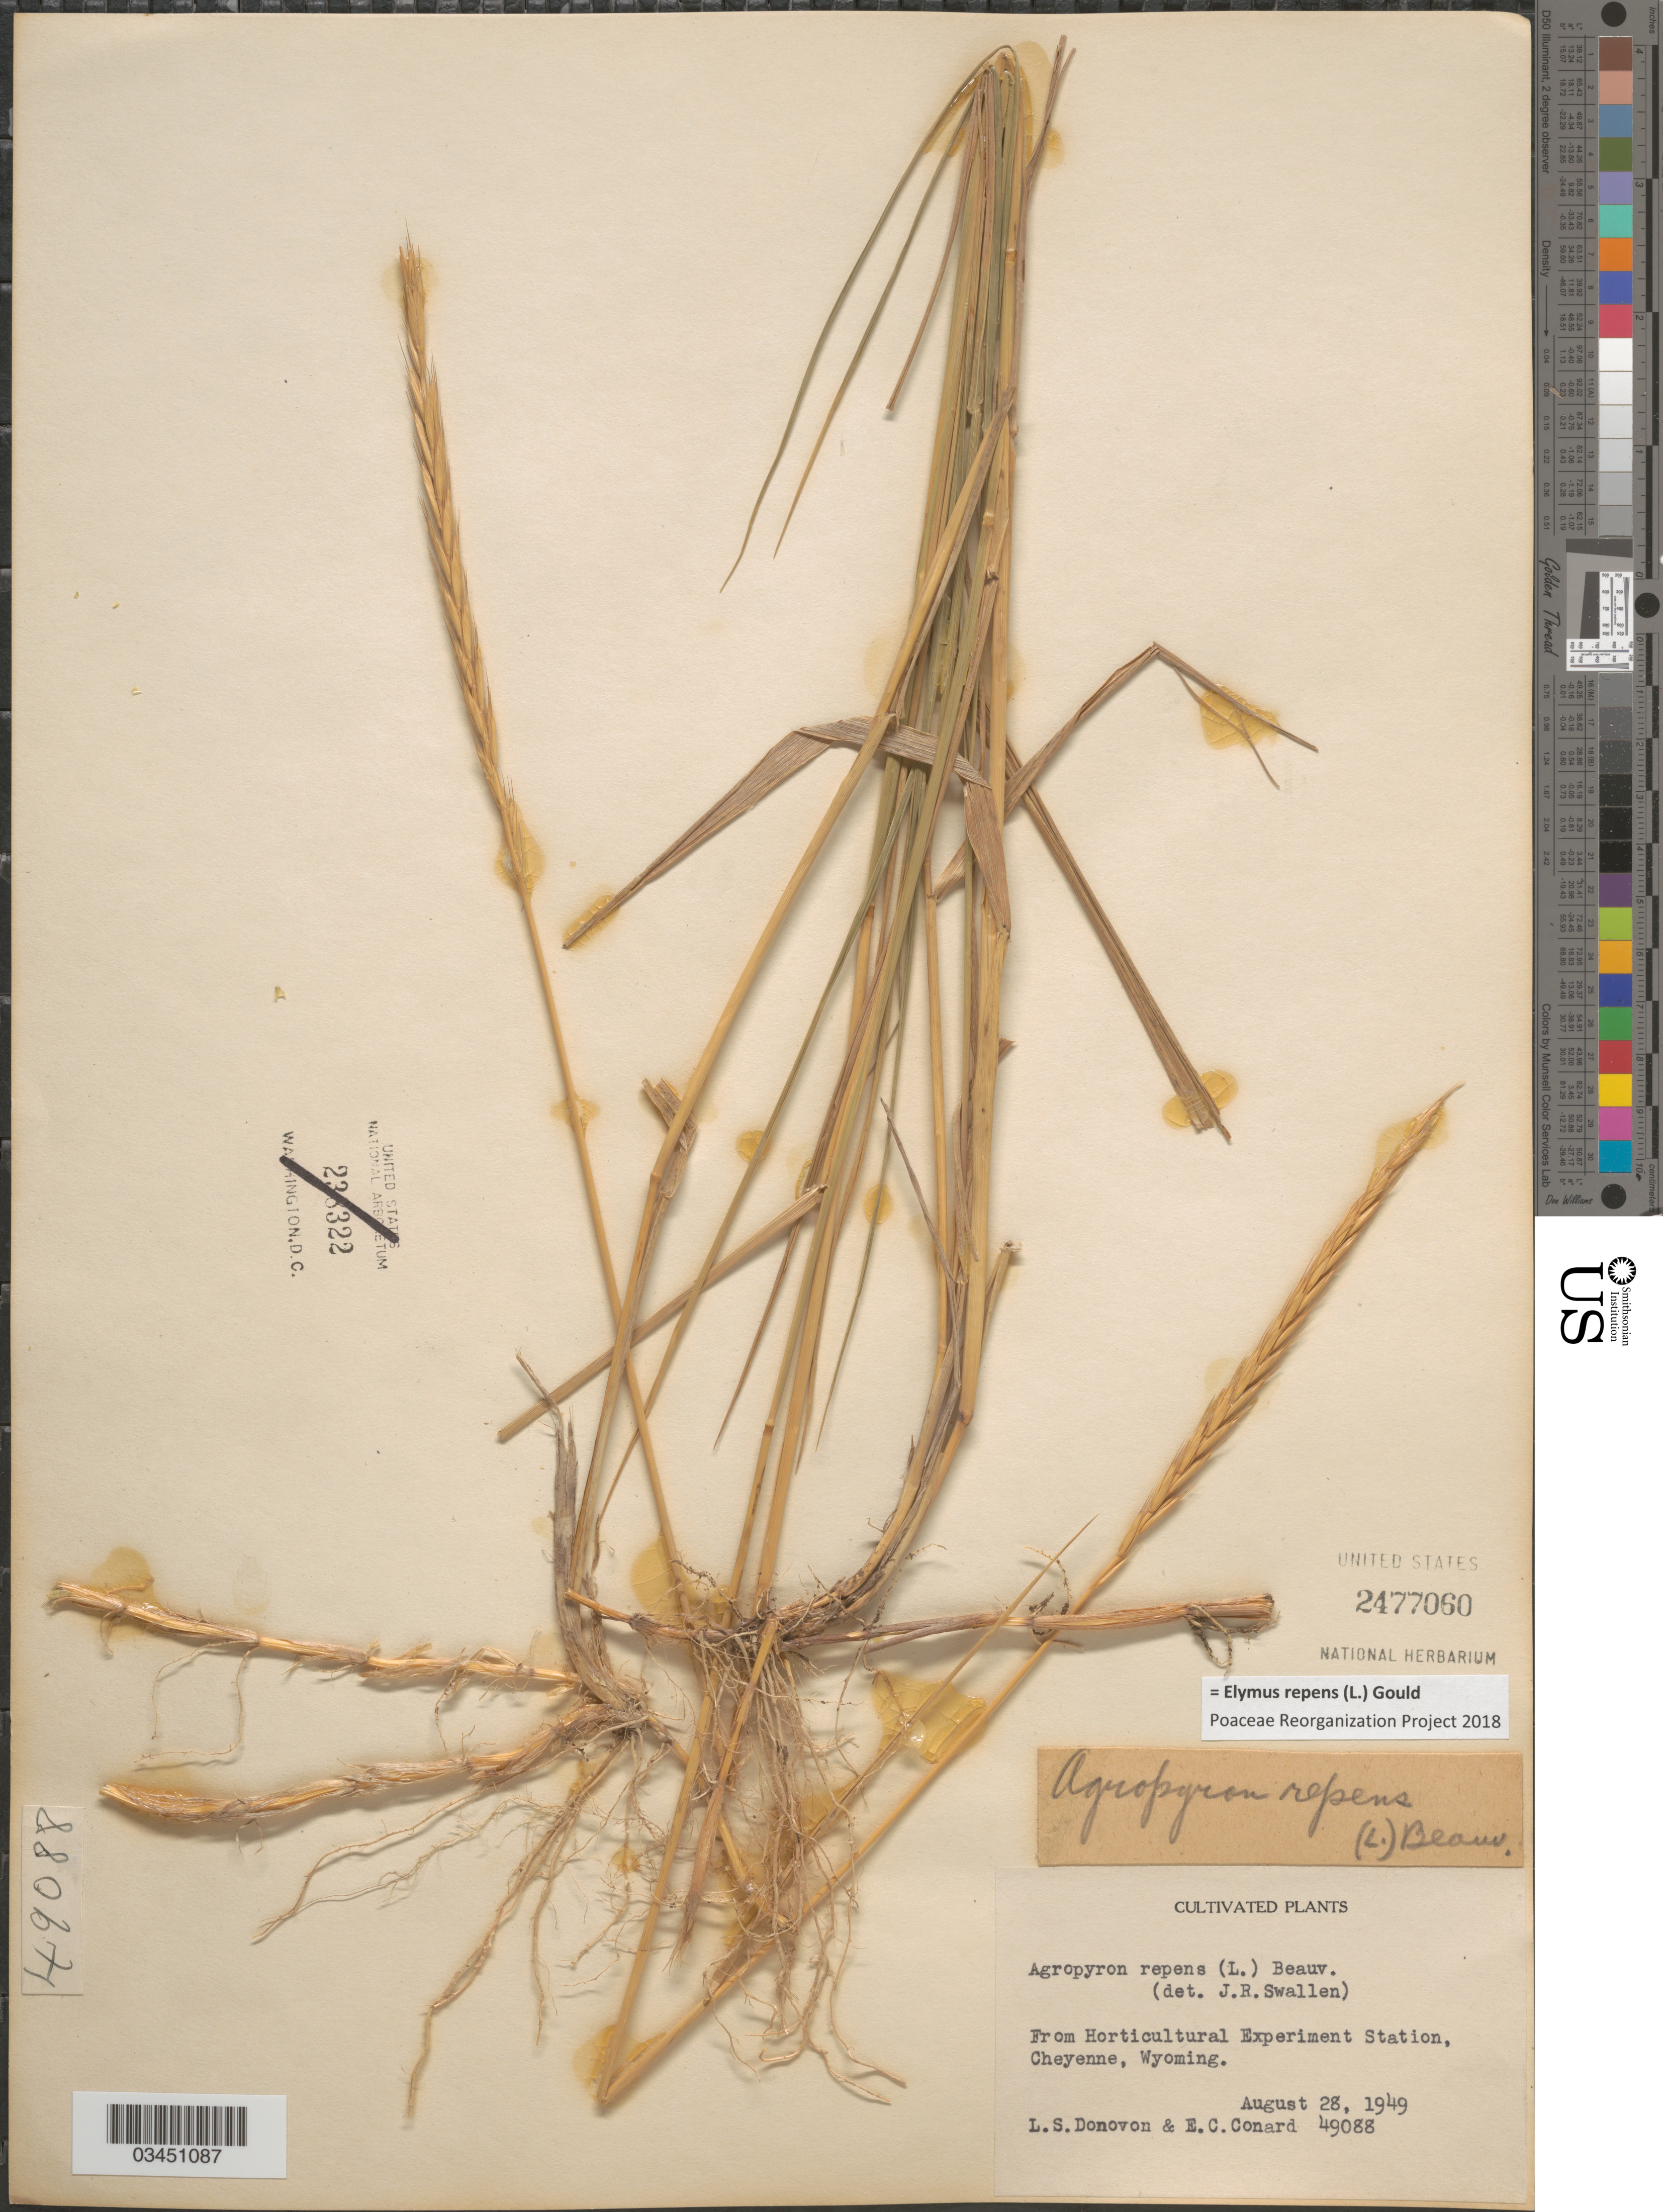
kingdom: Plantae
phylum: Tracheophyta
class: Liliopsida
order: Poales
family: Poaceae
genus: Elymus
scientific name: Elymus repens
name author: (L.) Gould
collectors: L. Donovon & E. Conard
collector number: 49088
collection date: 1949-08-28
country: United States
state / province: Wyoming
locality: From Horticultural Experiment Station, Cheyenne.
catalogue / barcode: US 2477060